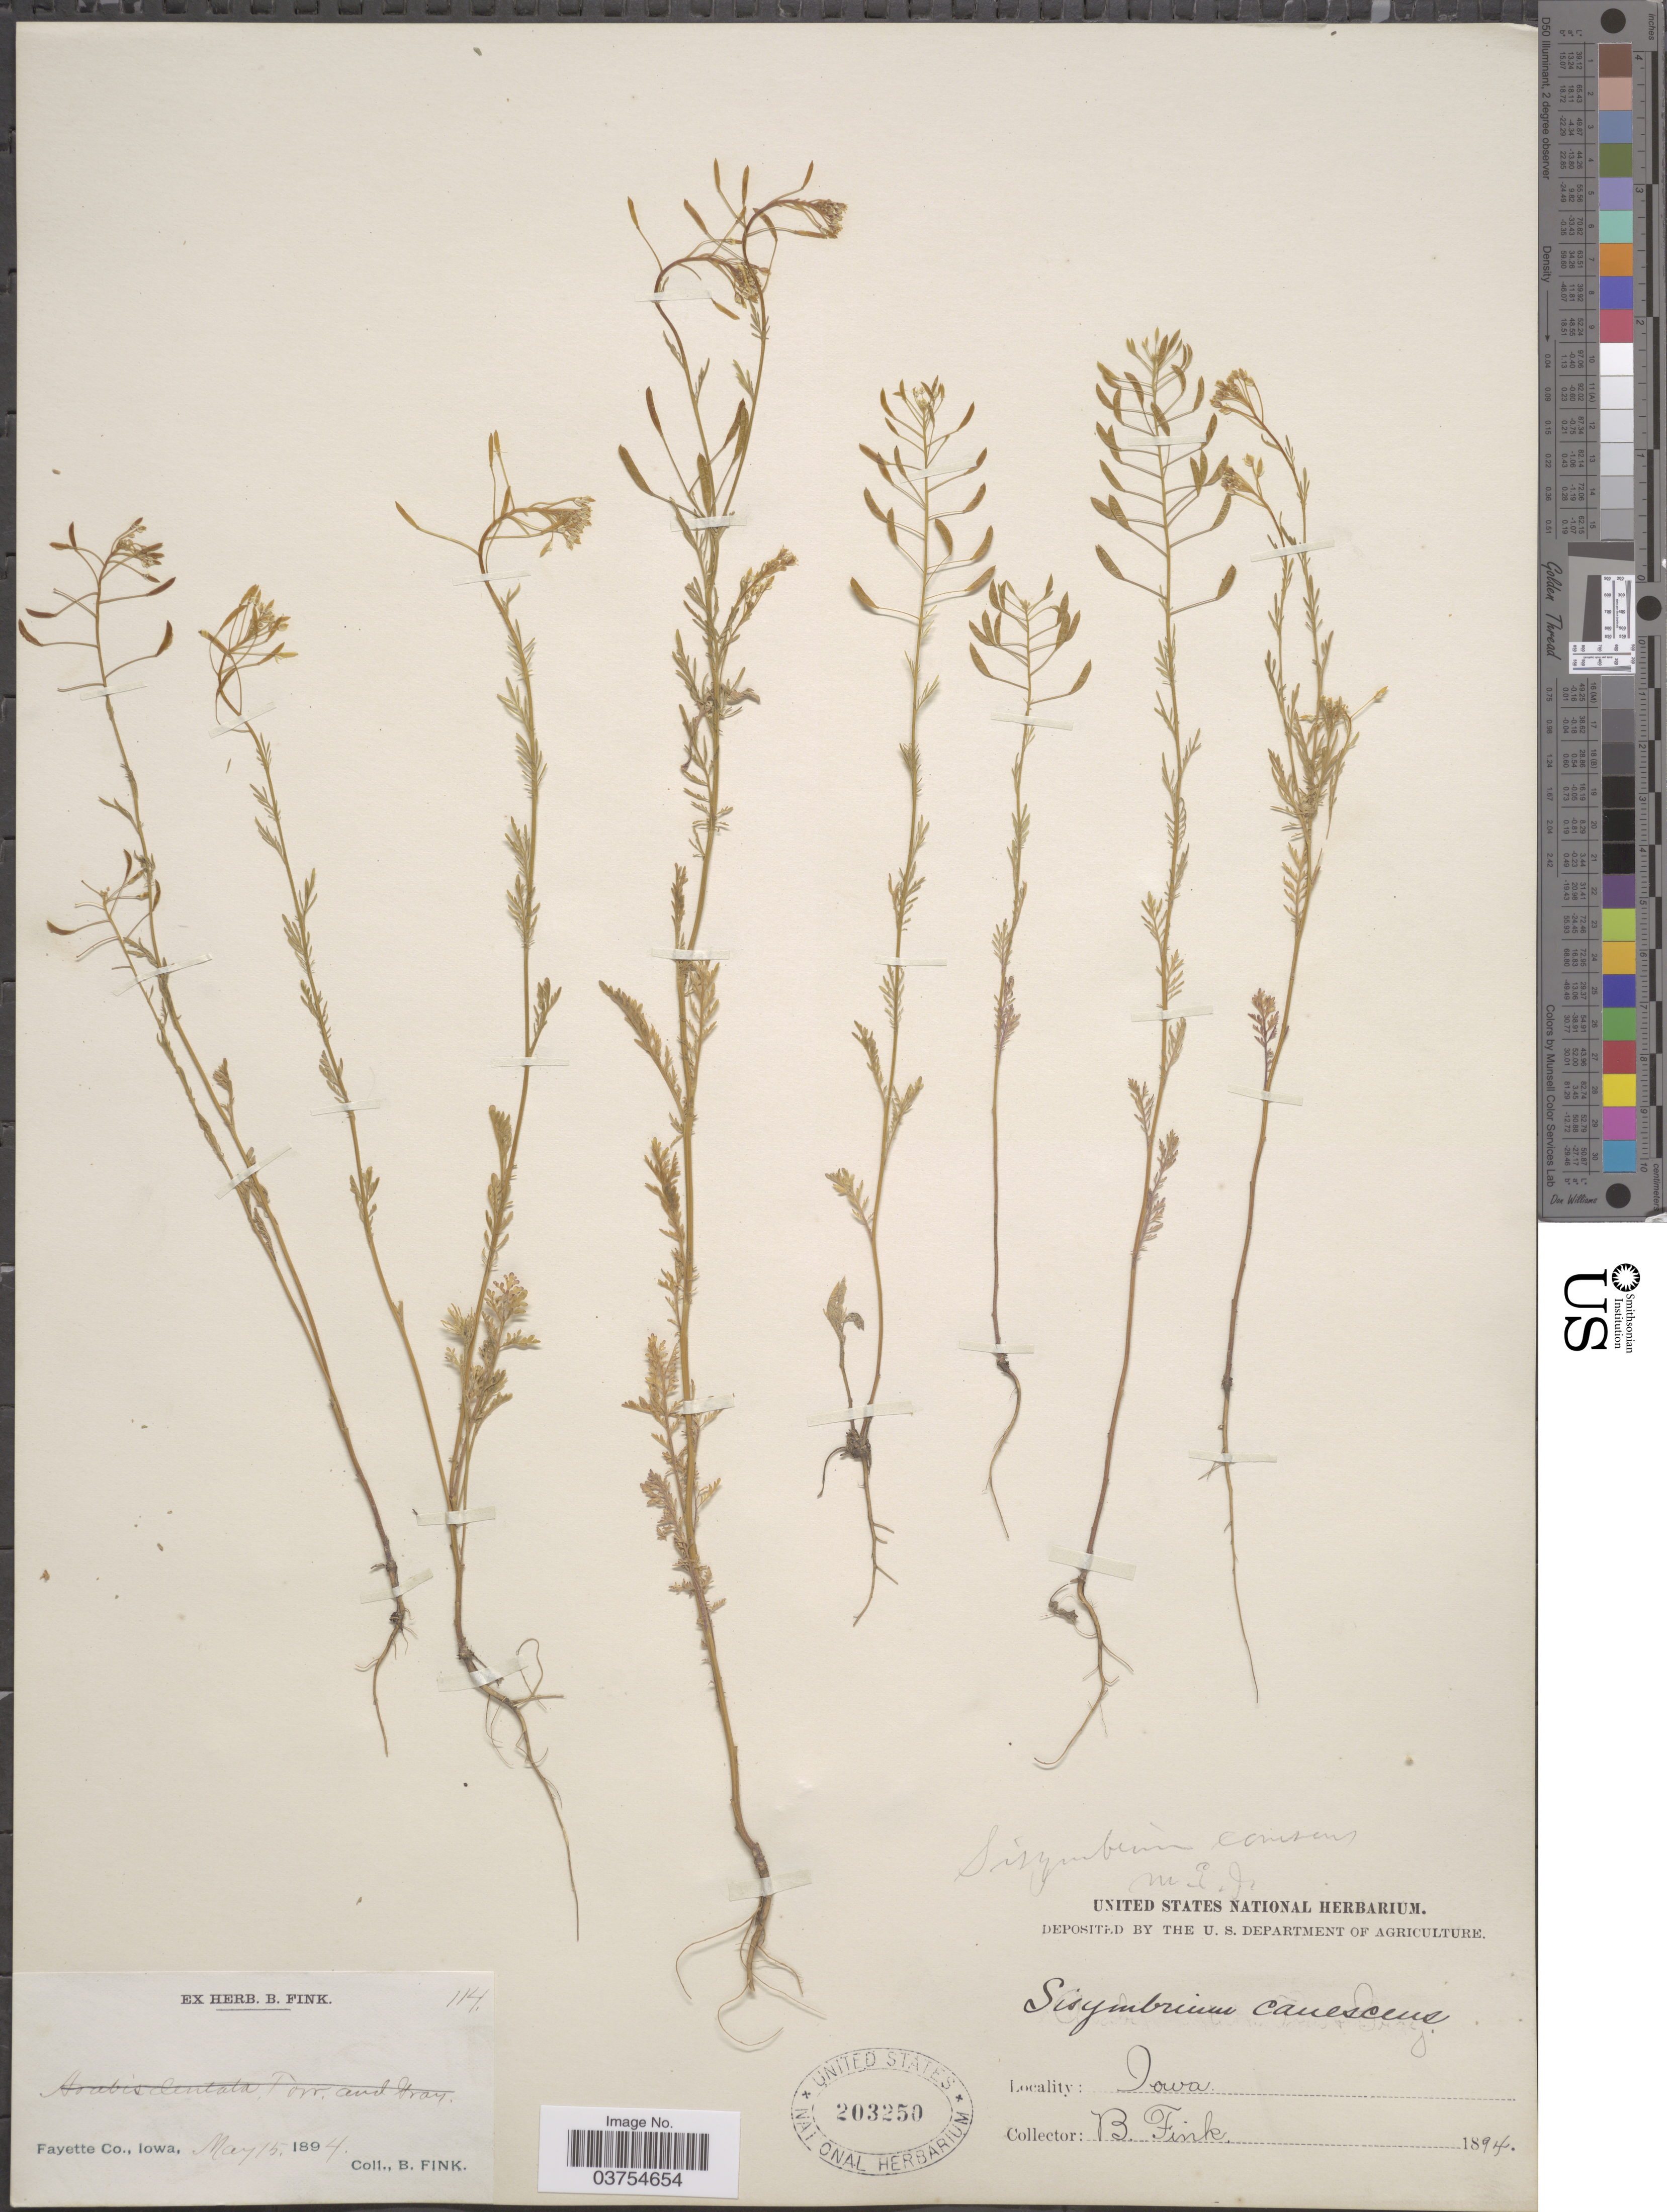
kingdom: Plantae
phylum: Tracheophyta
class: Magnoliopsida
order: Brassicales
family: Brassicaceae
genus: Descurainia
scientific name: Descurainia pinnata var. brachycarpa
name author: (Richardson) Fernald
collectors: B. Fink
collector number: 114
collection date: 1894-05-15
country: United States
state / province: Iowa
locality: Fayette Co.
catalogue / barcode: US 203250